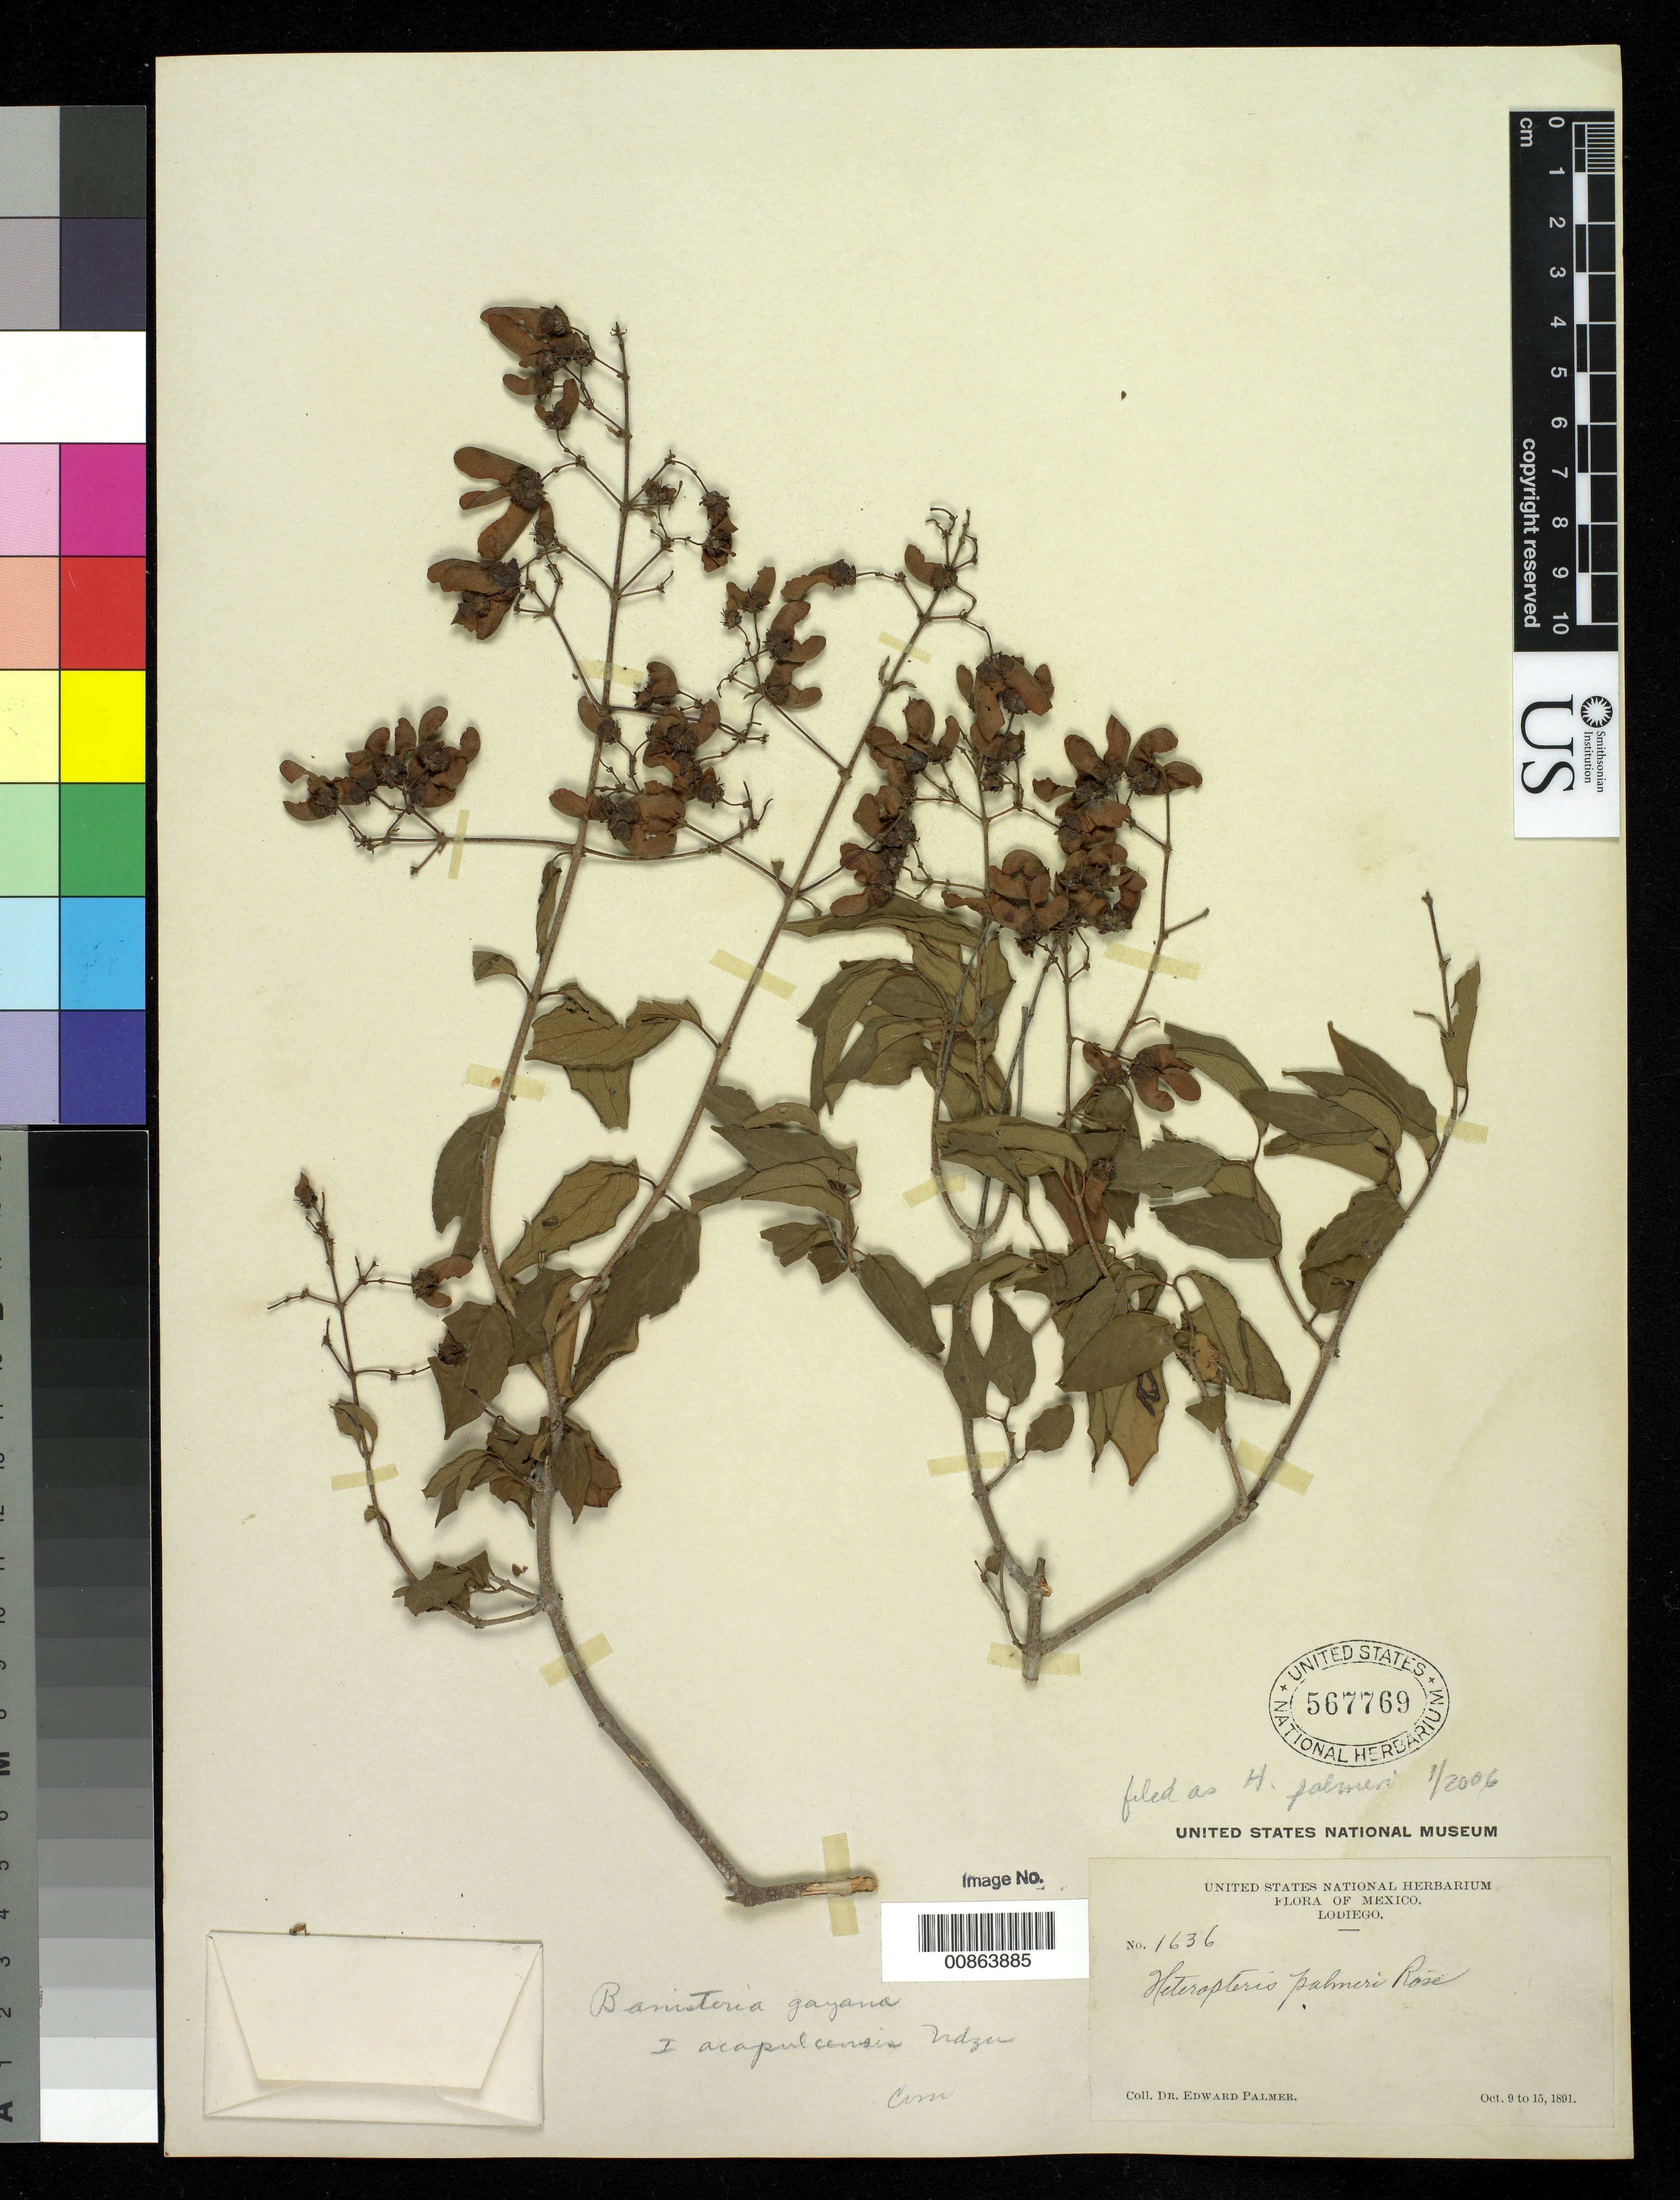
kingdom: Plantae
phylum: Tracheophyta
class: Magnoliopsida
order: Malpighiales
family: Malpighiaceae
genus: Heteropterys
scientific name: Heteropterys palmeri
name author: Rose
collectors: E. Palmer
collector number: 1636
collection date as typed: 09 Oct 1891 to 15 Oct 1891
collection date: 1891-10-09/1891-10-15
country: Mexico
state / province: Sinaloa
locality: Lodiego, Sinaloa.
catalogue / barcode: US 567769